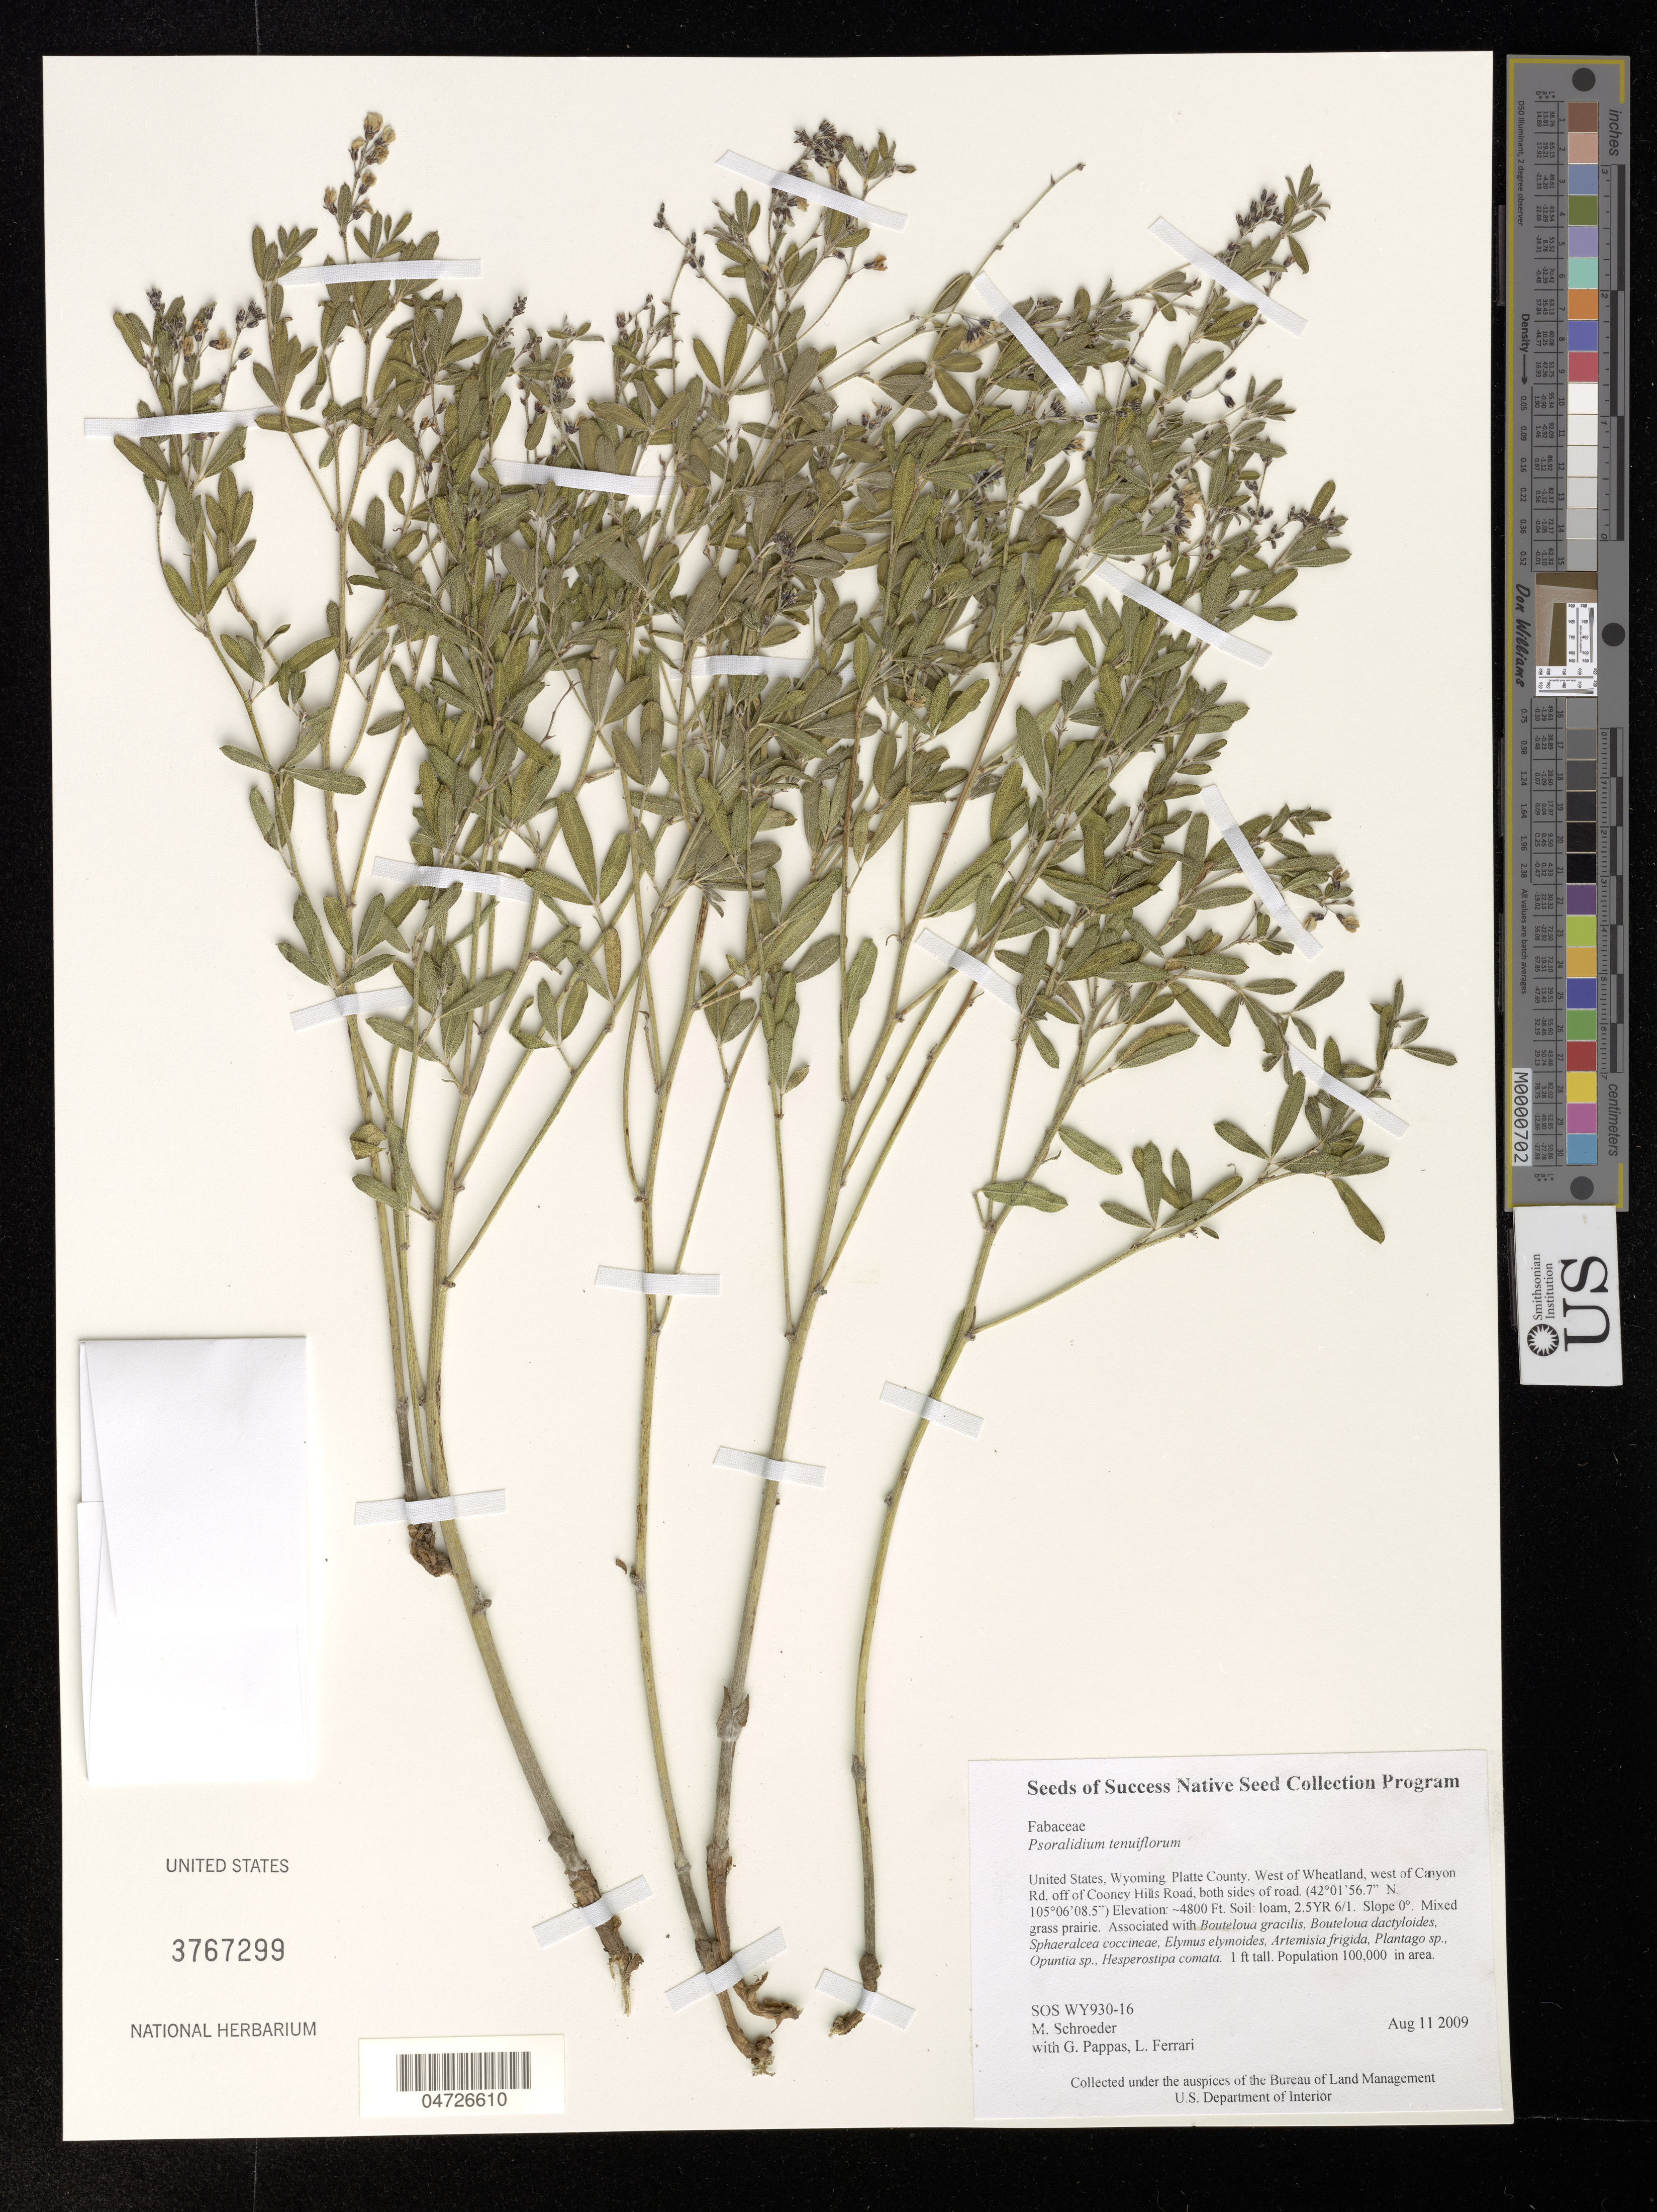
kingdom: Plantae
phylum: Tracheophyta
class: Magnoliopsida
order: Fabales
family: Fabaceae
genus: Psoralidium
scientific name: Psoralidium tenuiflorum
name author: (Pursh) Rydb.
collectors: M. Schroeder, G. Pappas & L. Ferrari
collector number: SOS WY930-16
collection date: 2009-08-11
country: United States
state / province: Wyoming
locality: Platte County. West of Wheatland, west of Canyon Rd, off of Cooney Hills Road, both sides of road.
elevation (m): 1463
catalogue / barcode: US 3767299